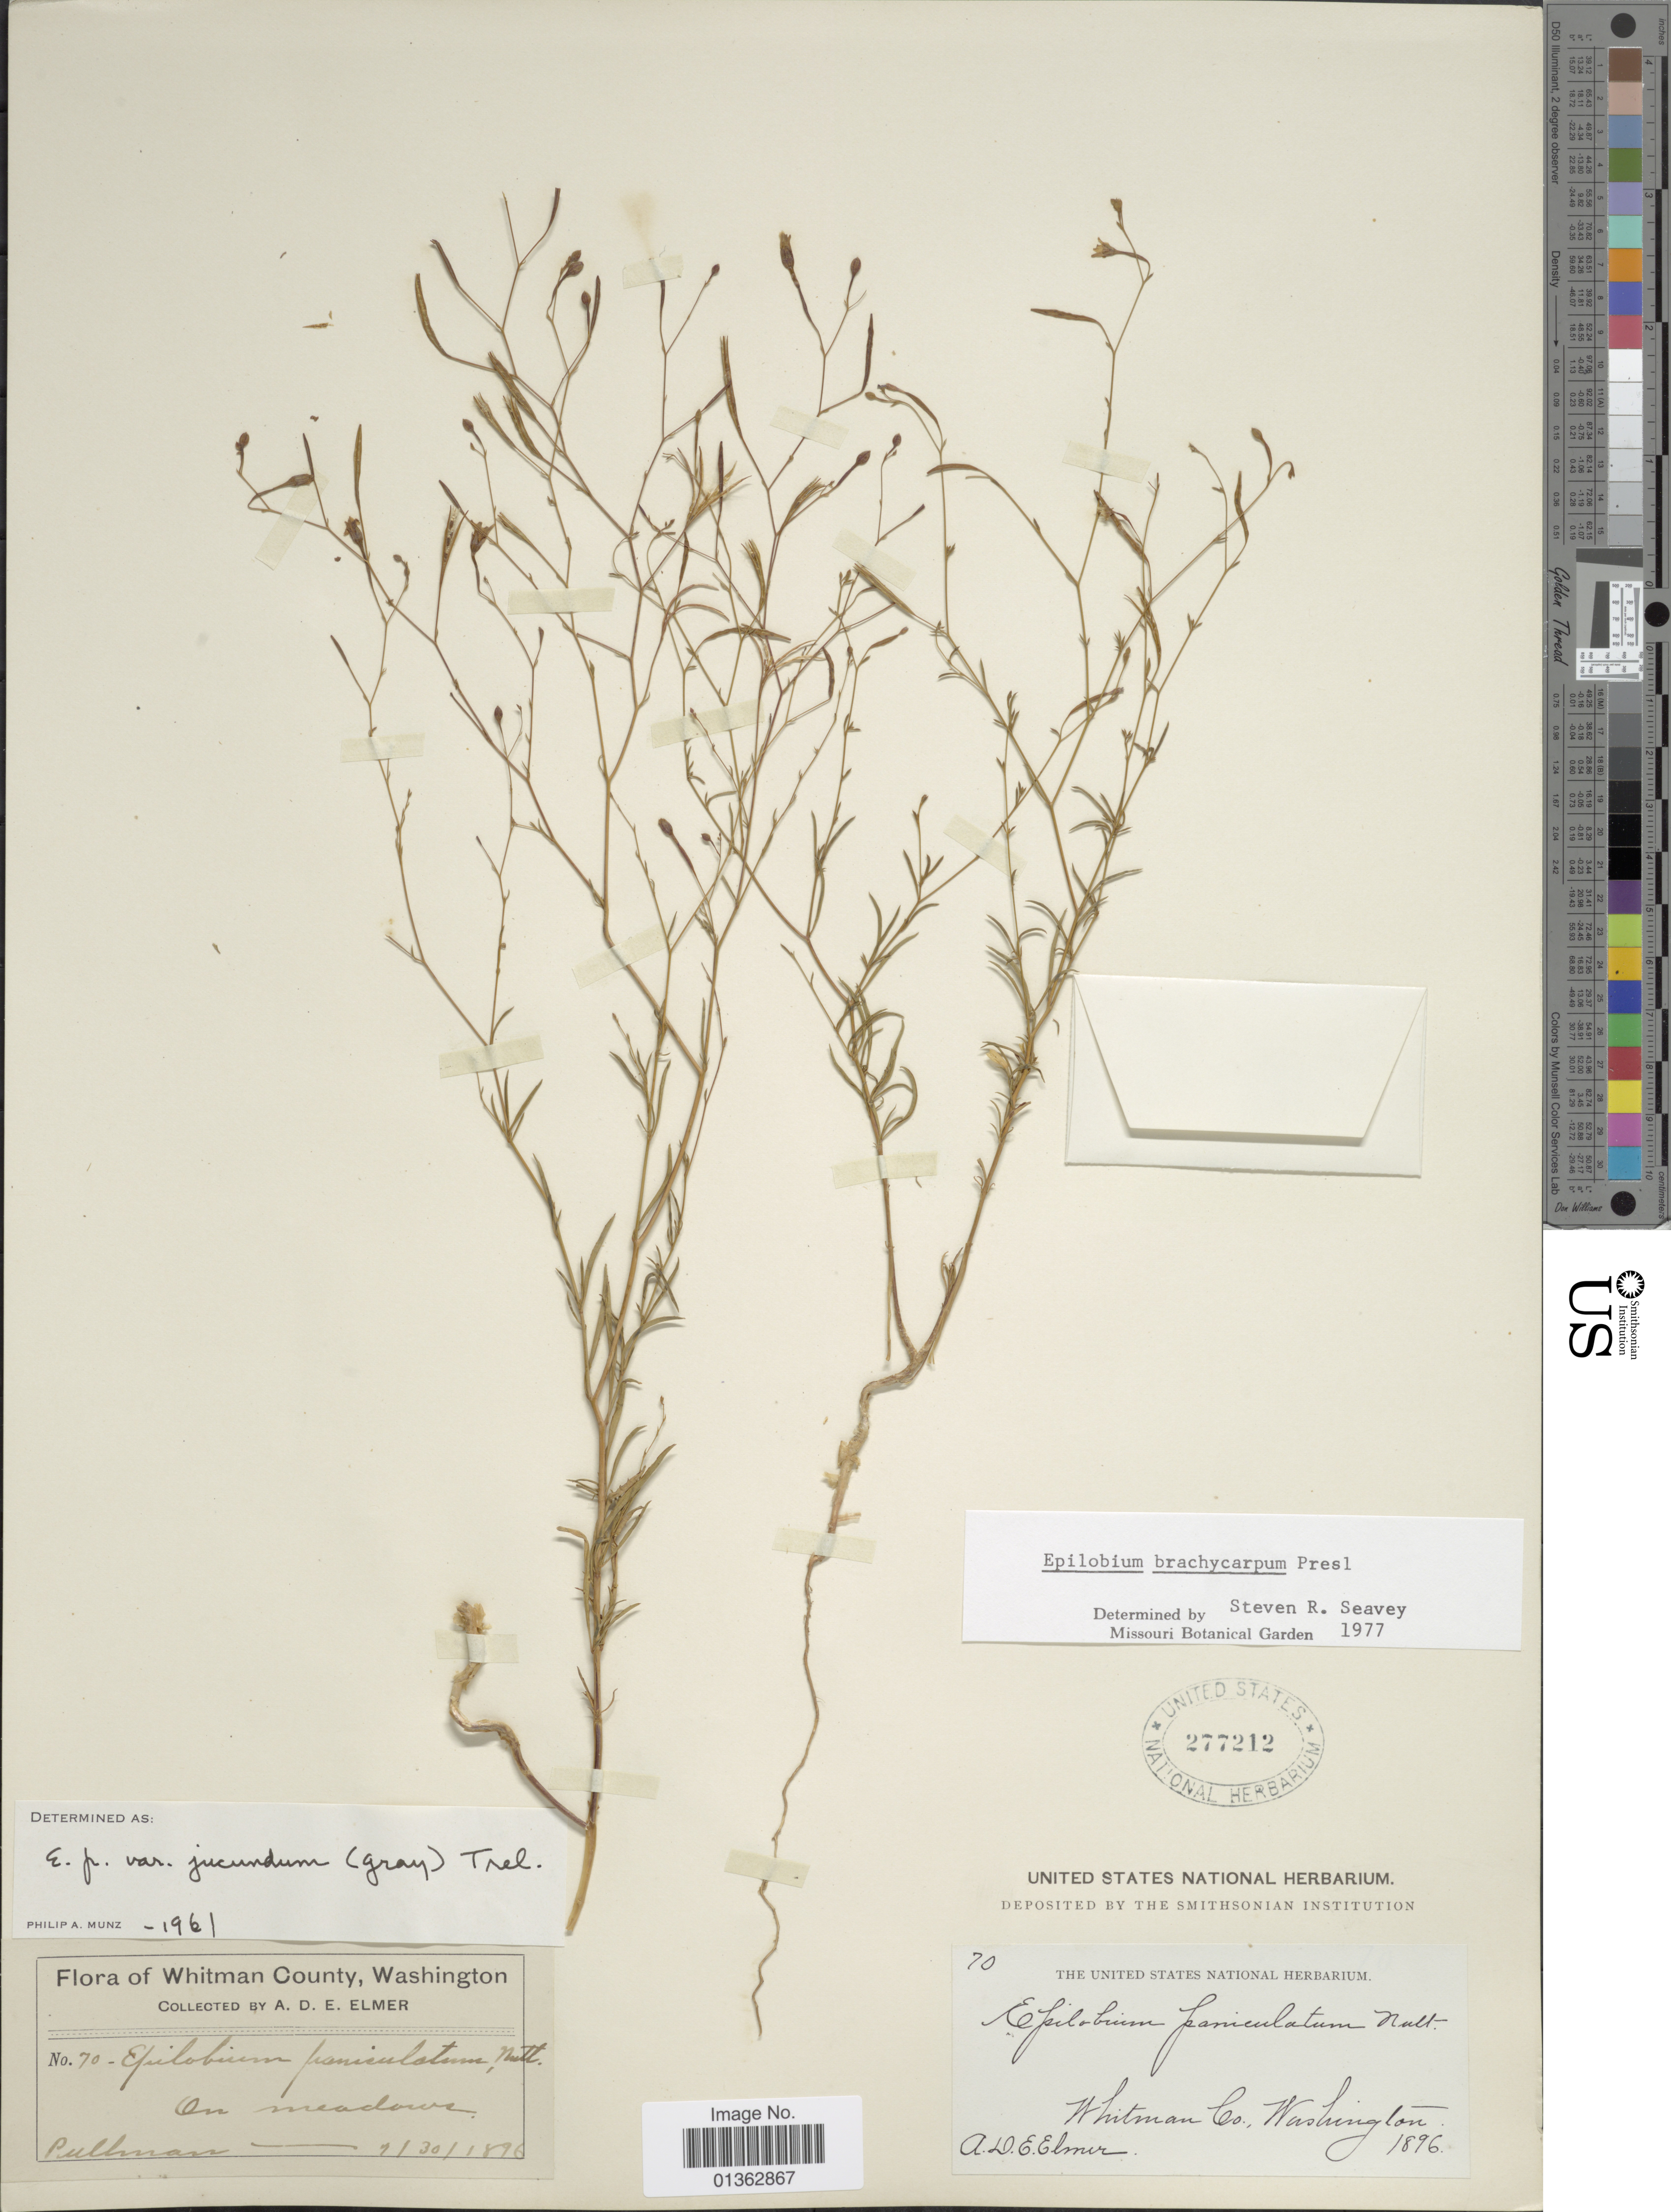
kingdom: Plantae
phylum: Tracheophyta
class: Magnoliopsida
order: Myrtales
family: Onagraceae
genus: Epilobium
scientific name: Epilobium brachycarpum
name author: C. Presl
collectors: A. D. E. Elmer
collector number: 70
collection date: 1896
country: United States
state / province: Washington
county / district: Whitman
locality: Whitman Co.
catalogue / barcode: US 277212